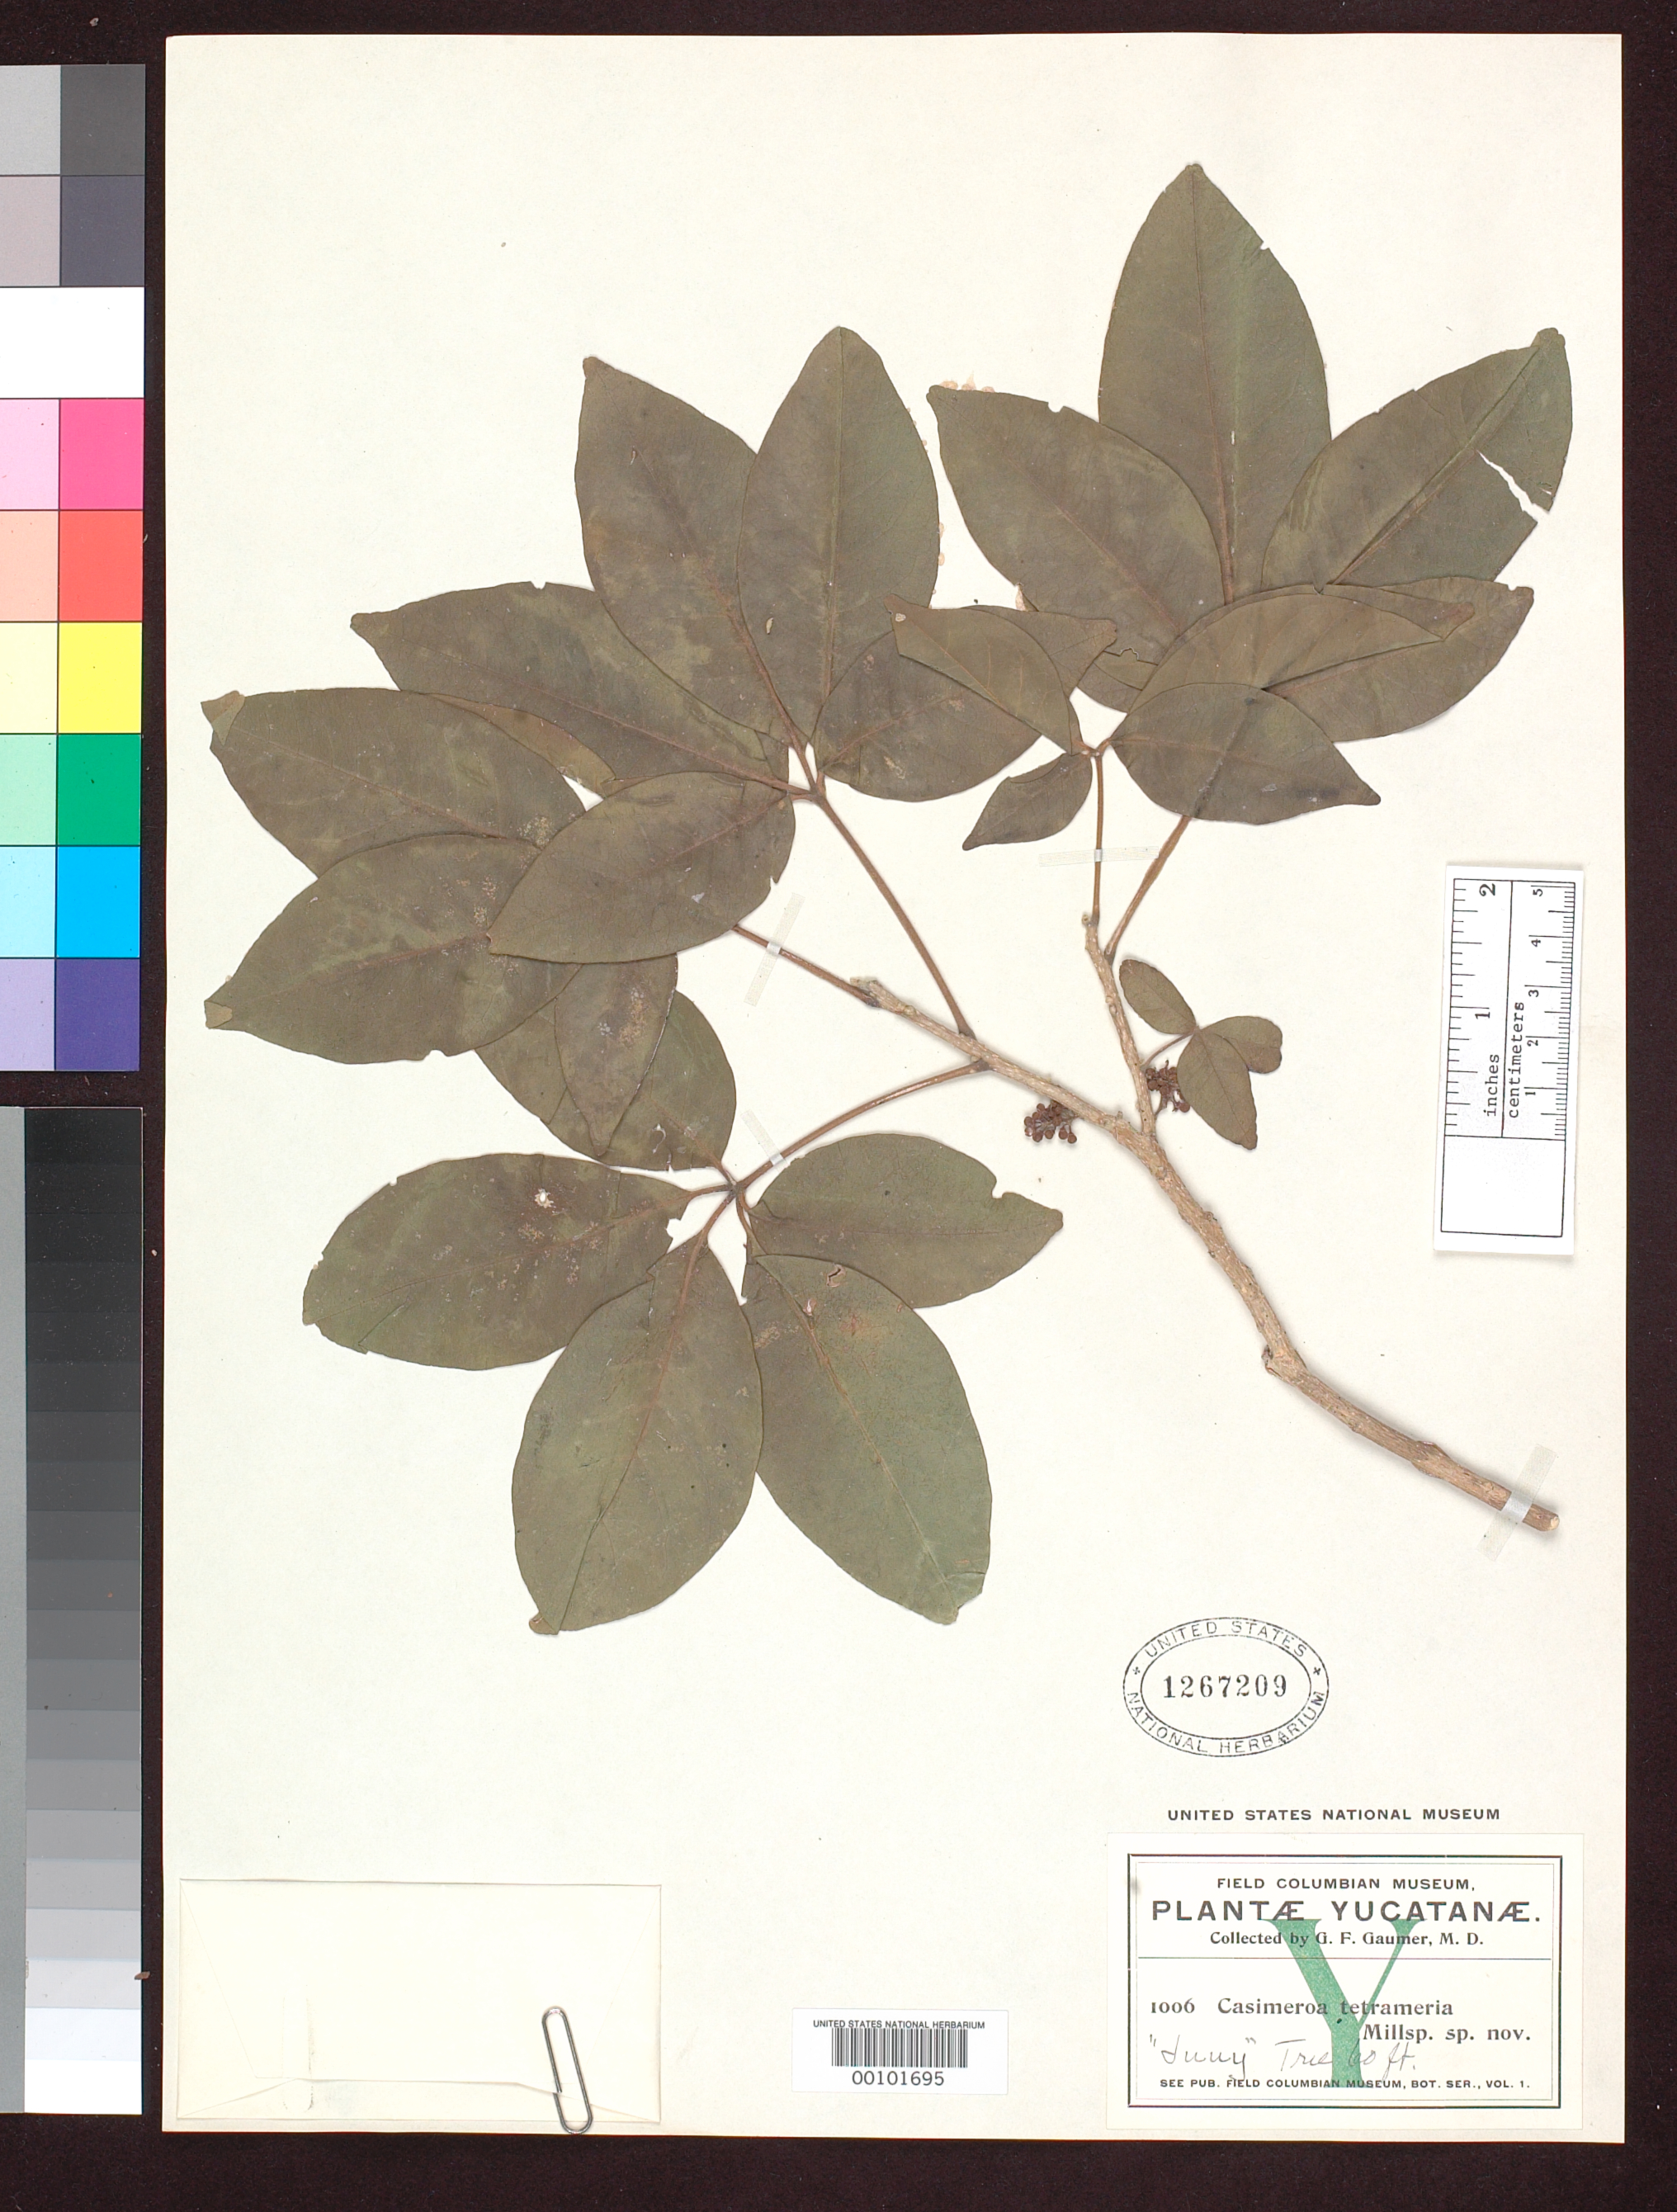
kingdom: Plantae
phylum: Tracheophyta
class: Magnoliopsida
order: Sapindales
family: Rutaceae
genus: Casimiroa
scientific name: Casimiroa tetrameria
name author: Millsp.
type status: Isotype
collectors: G. F. Gaumer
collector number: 1006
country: Mexico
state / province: Yucatán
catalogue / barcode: US 1267209